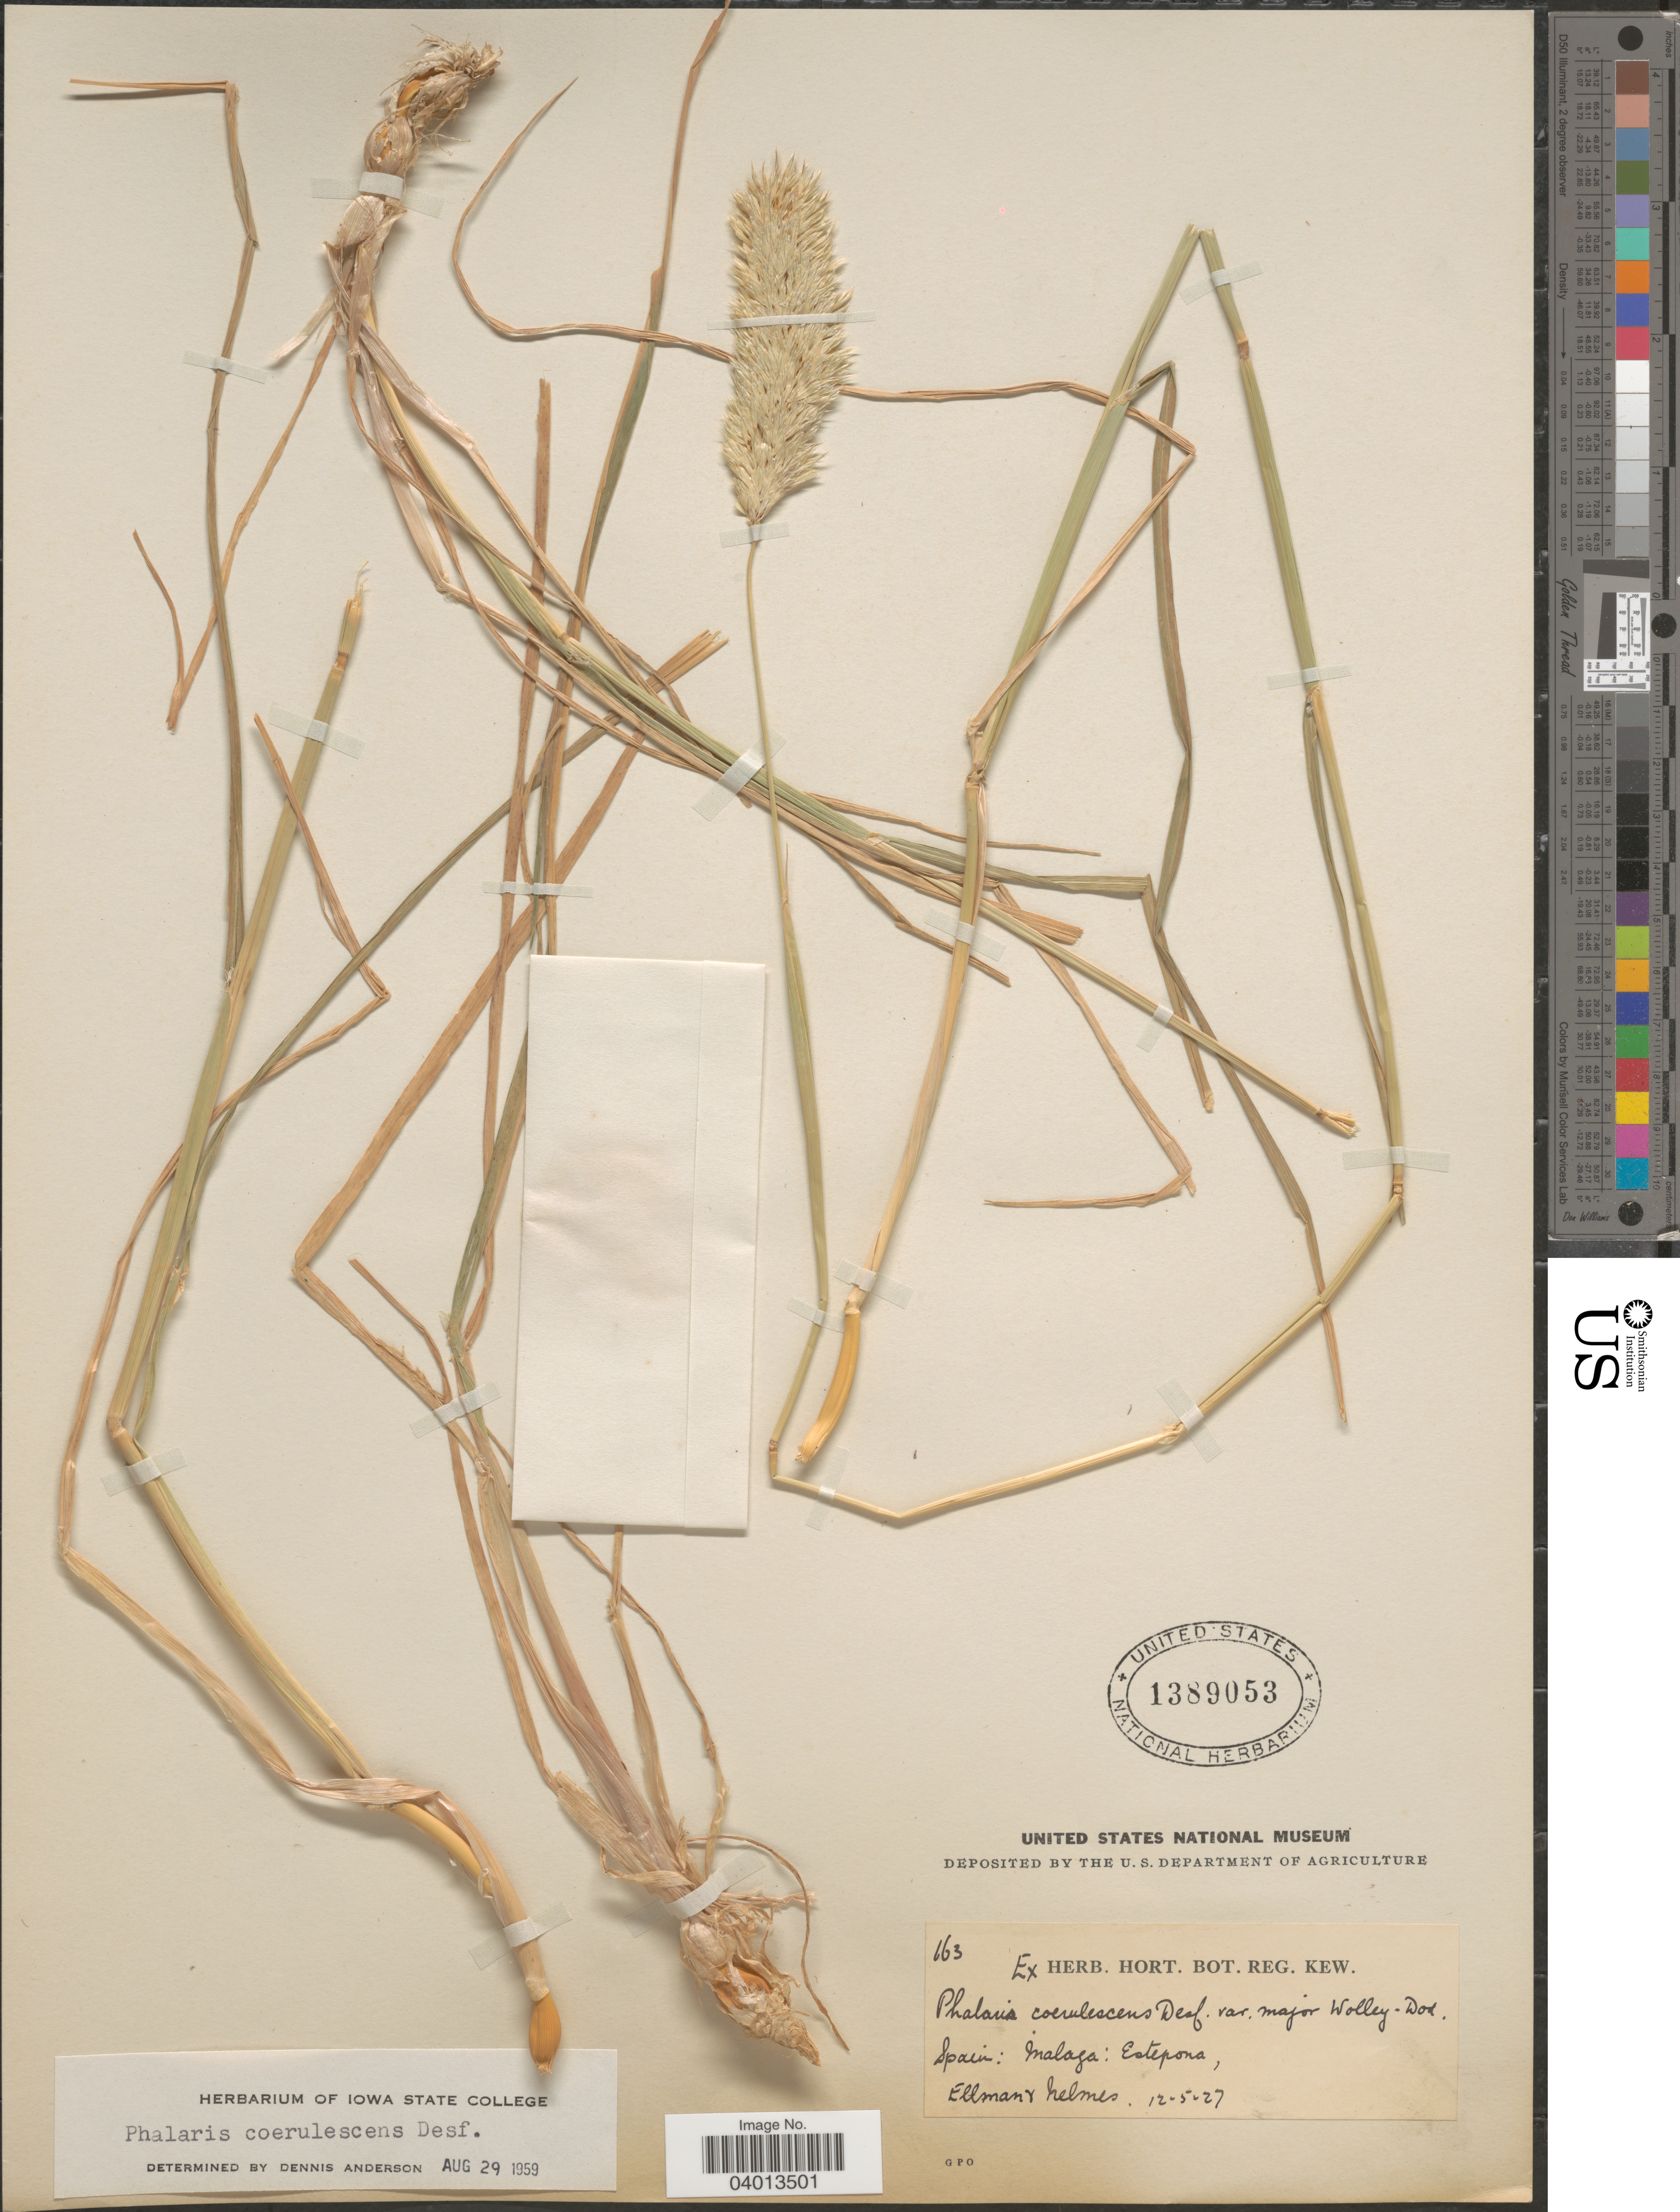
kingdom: Plantae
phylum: Tracheophyta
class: Liliopsida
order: Poales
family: Poaceae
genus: Phalaris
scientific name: Phalaris coerulescens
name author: Desf.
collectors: Ellman & Helmes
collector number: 163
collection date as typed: Transcribed d/m/y: 12/5/27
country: Spain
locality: Malaga: Estepona.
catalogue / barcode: US 1389053